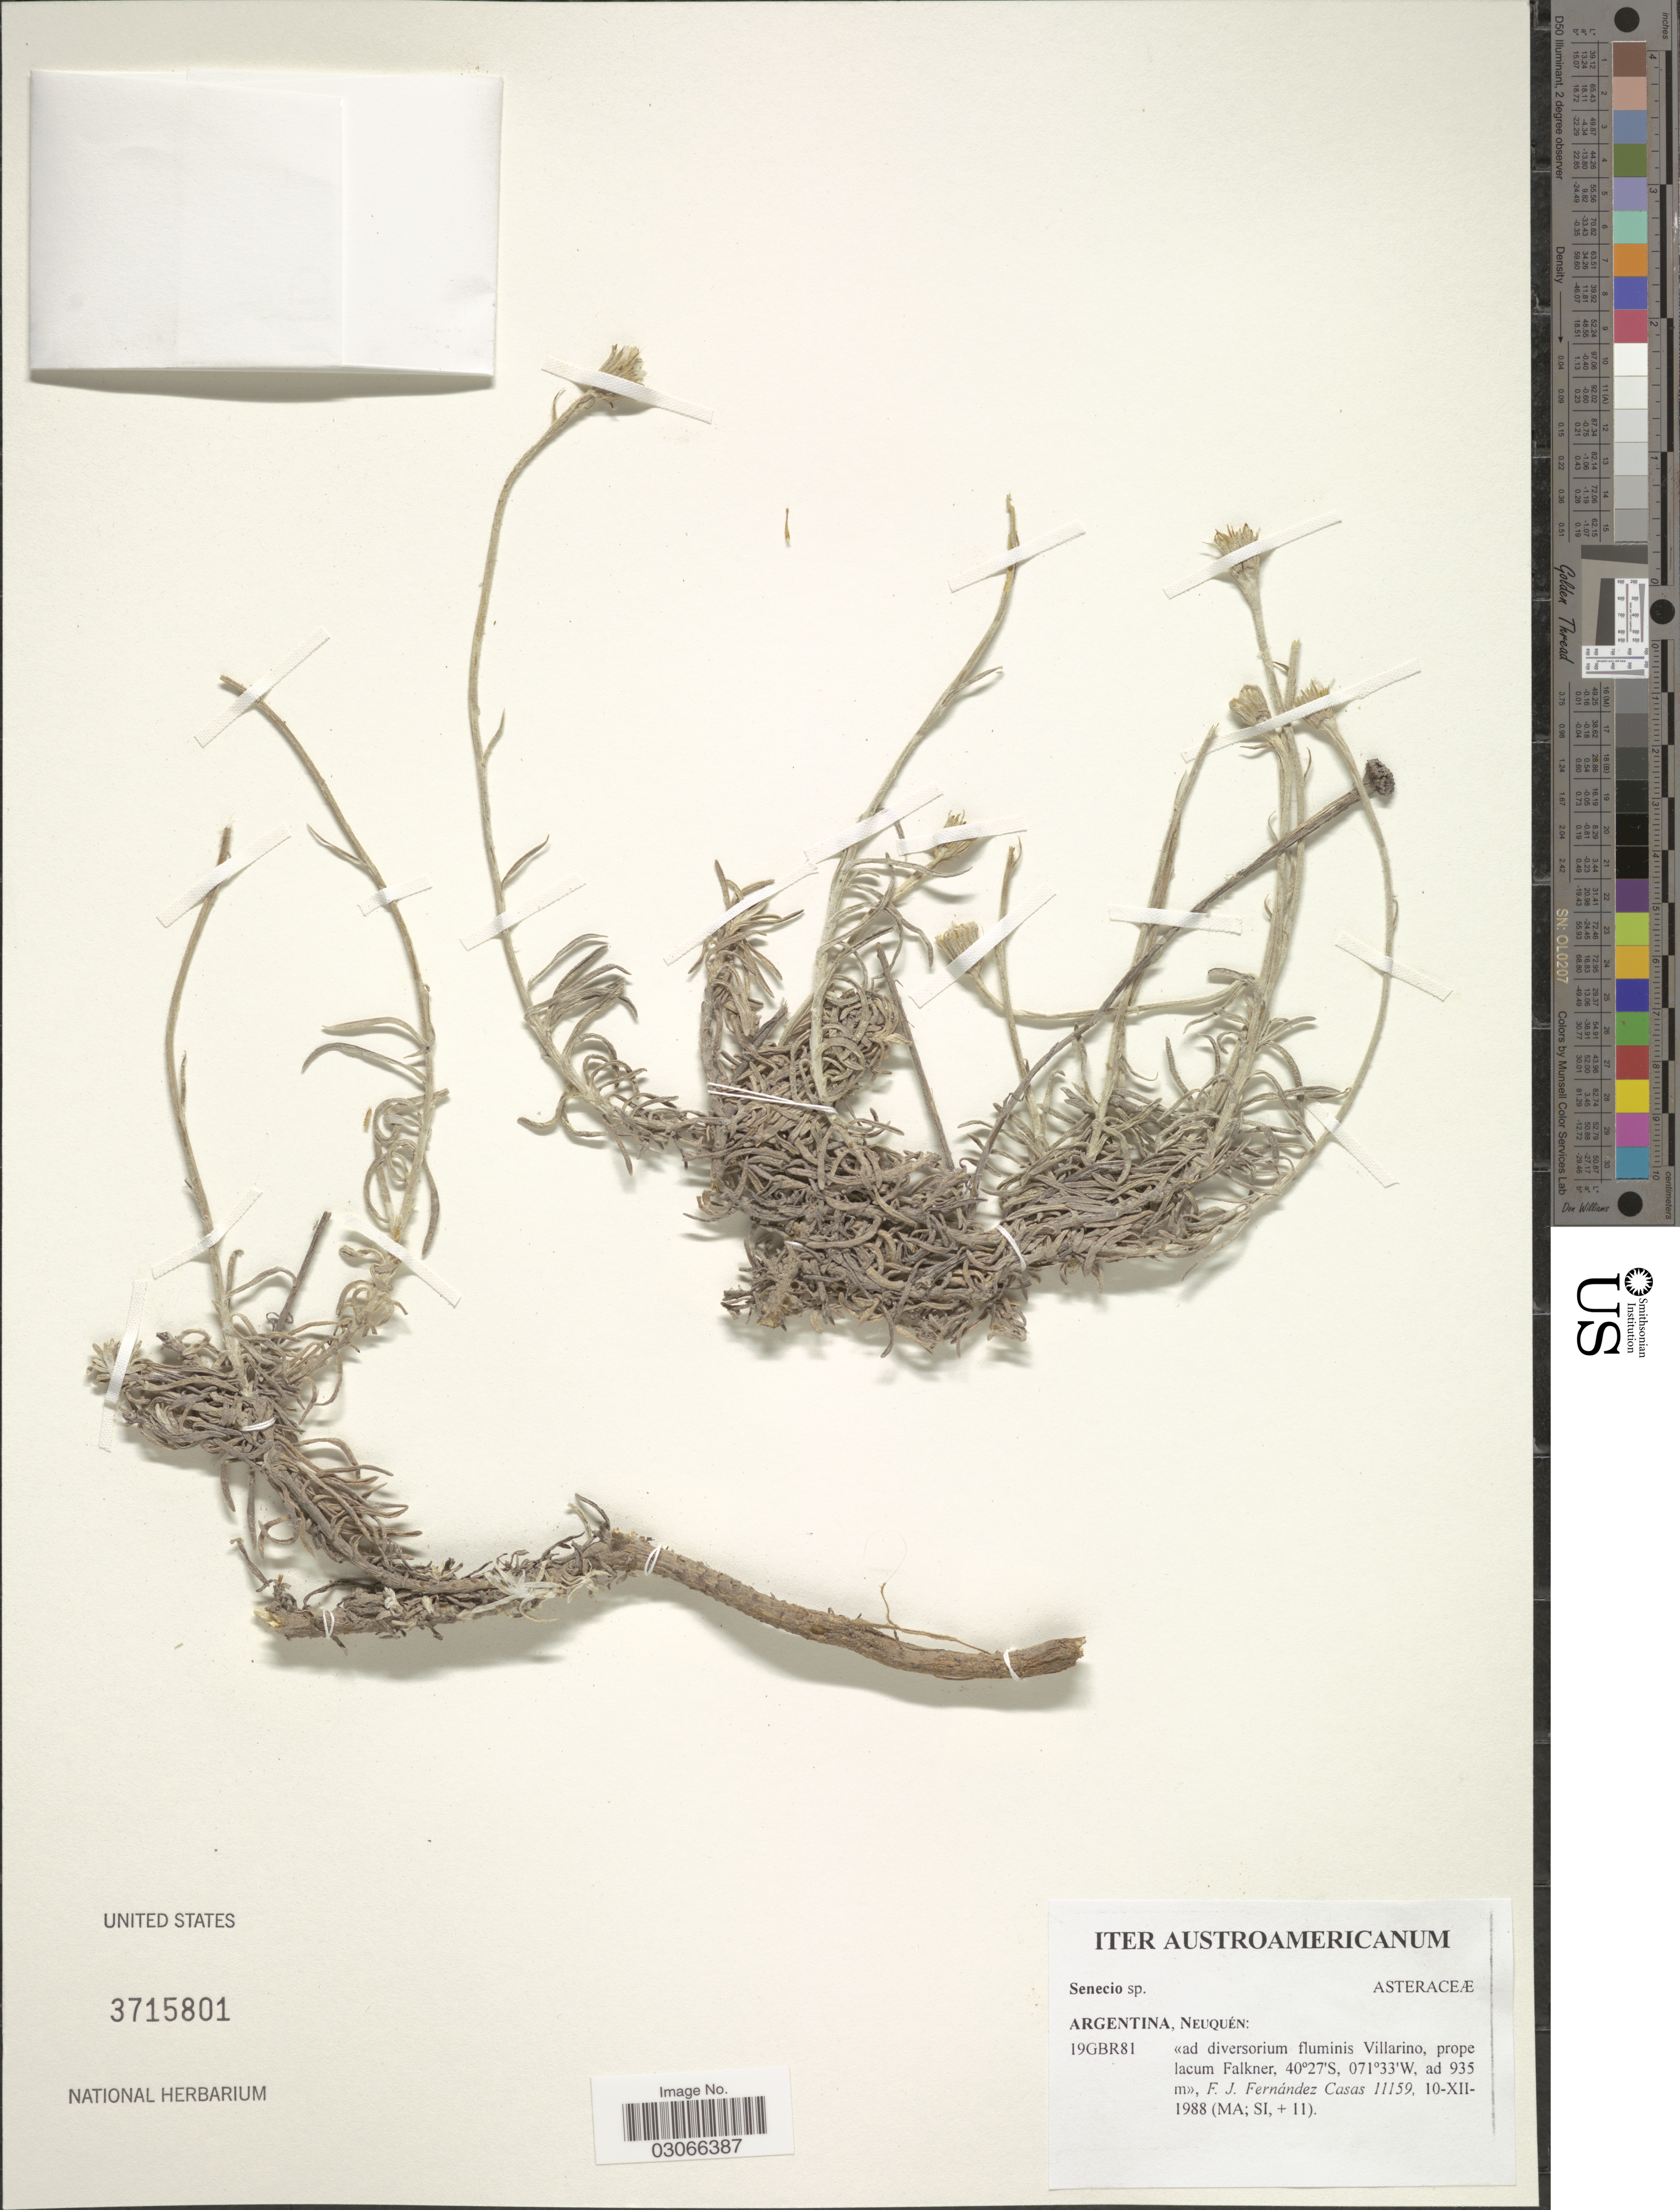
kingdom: Plantae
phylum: Tracheophyta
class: Magnoliopsida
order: Asterales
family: Asteraceae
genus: Senecio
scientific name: Senecio sp.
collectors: F. Fernández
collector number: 11159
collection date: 1988-12-10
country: Argentina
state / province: Neuquen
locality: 19GBR81. [unsure placement] <<ad diversorium fluminis Villarino, prope lacum Falkner>>.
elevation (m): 935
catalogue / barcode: US 3715801